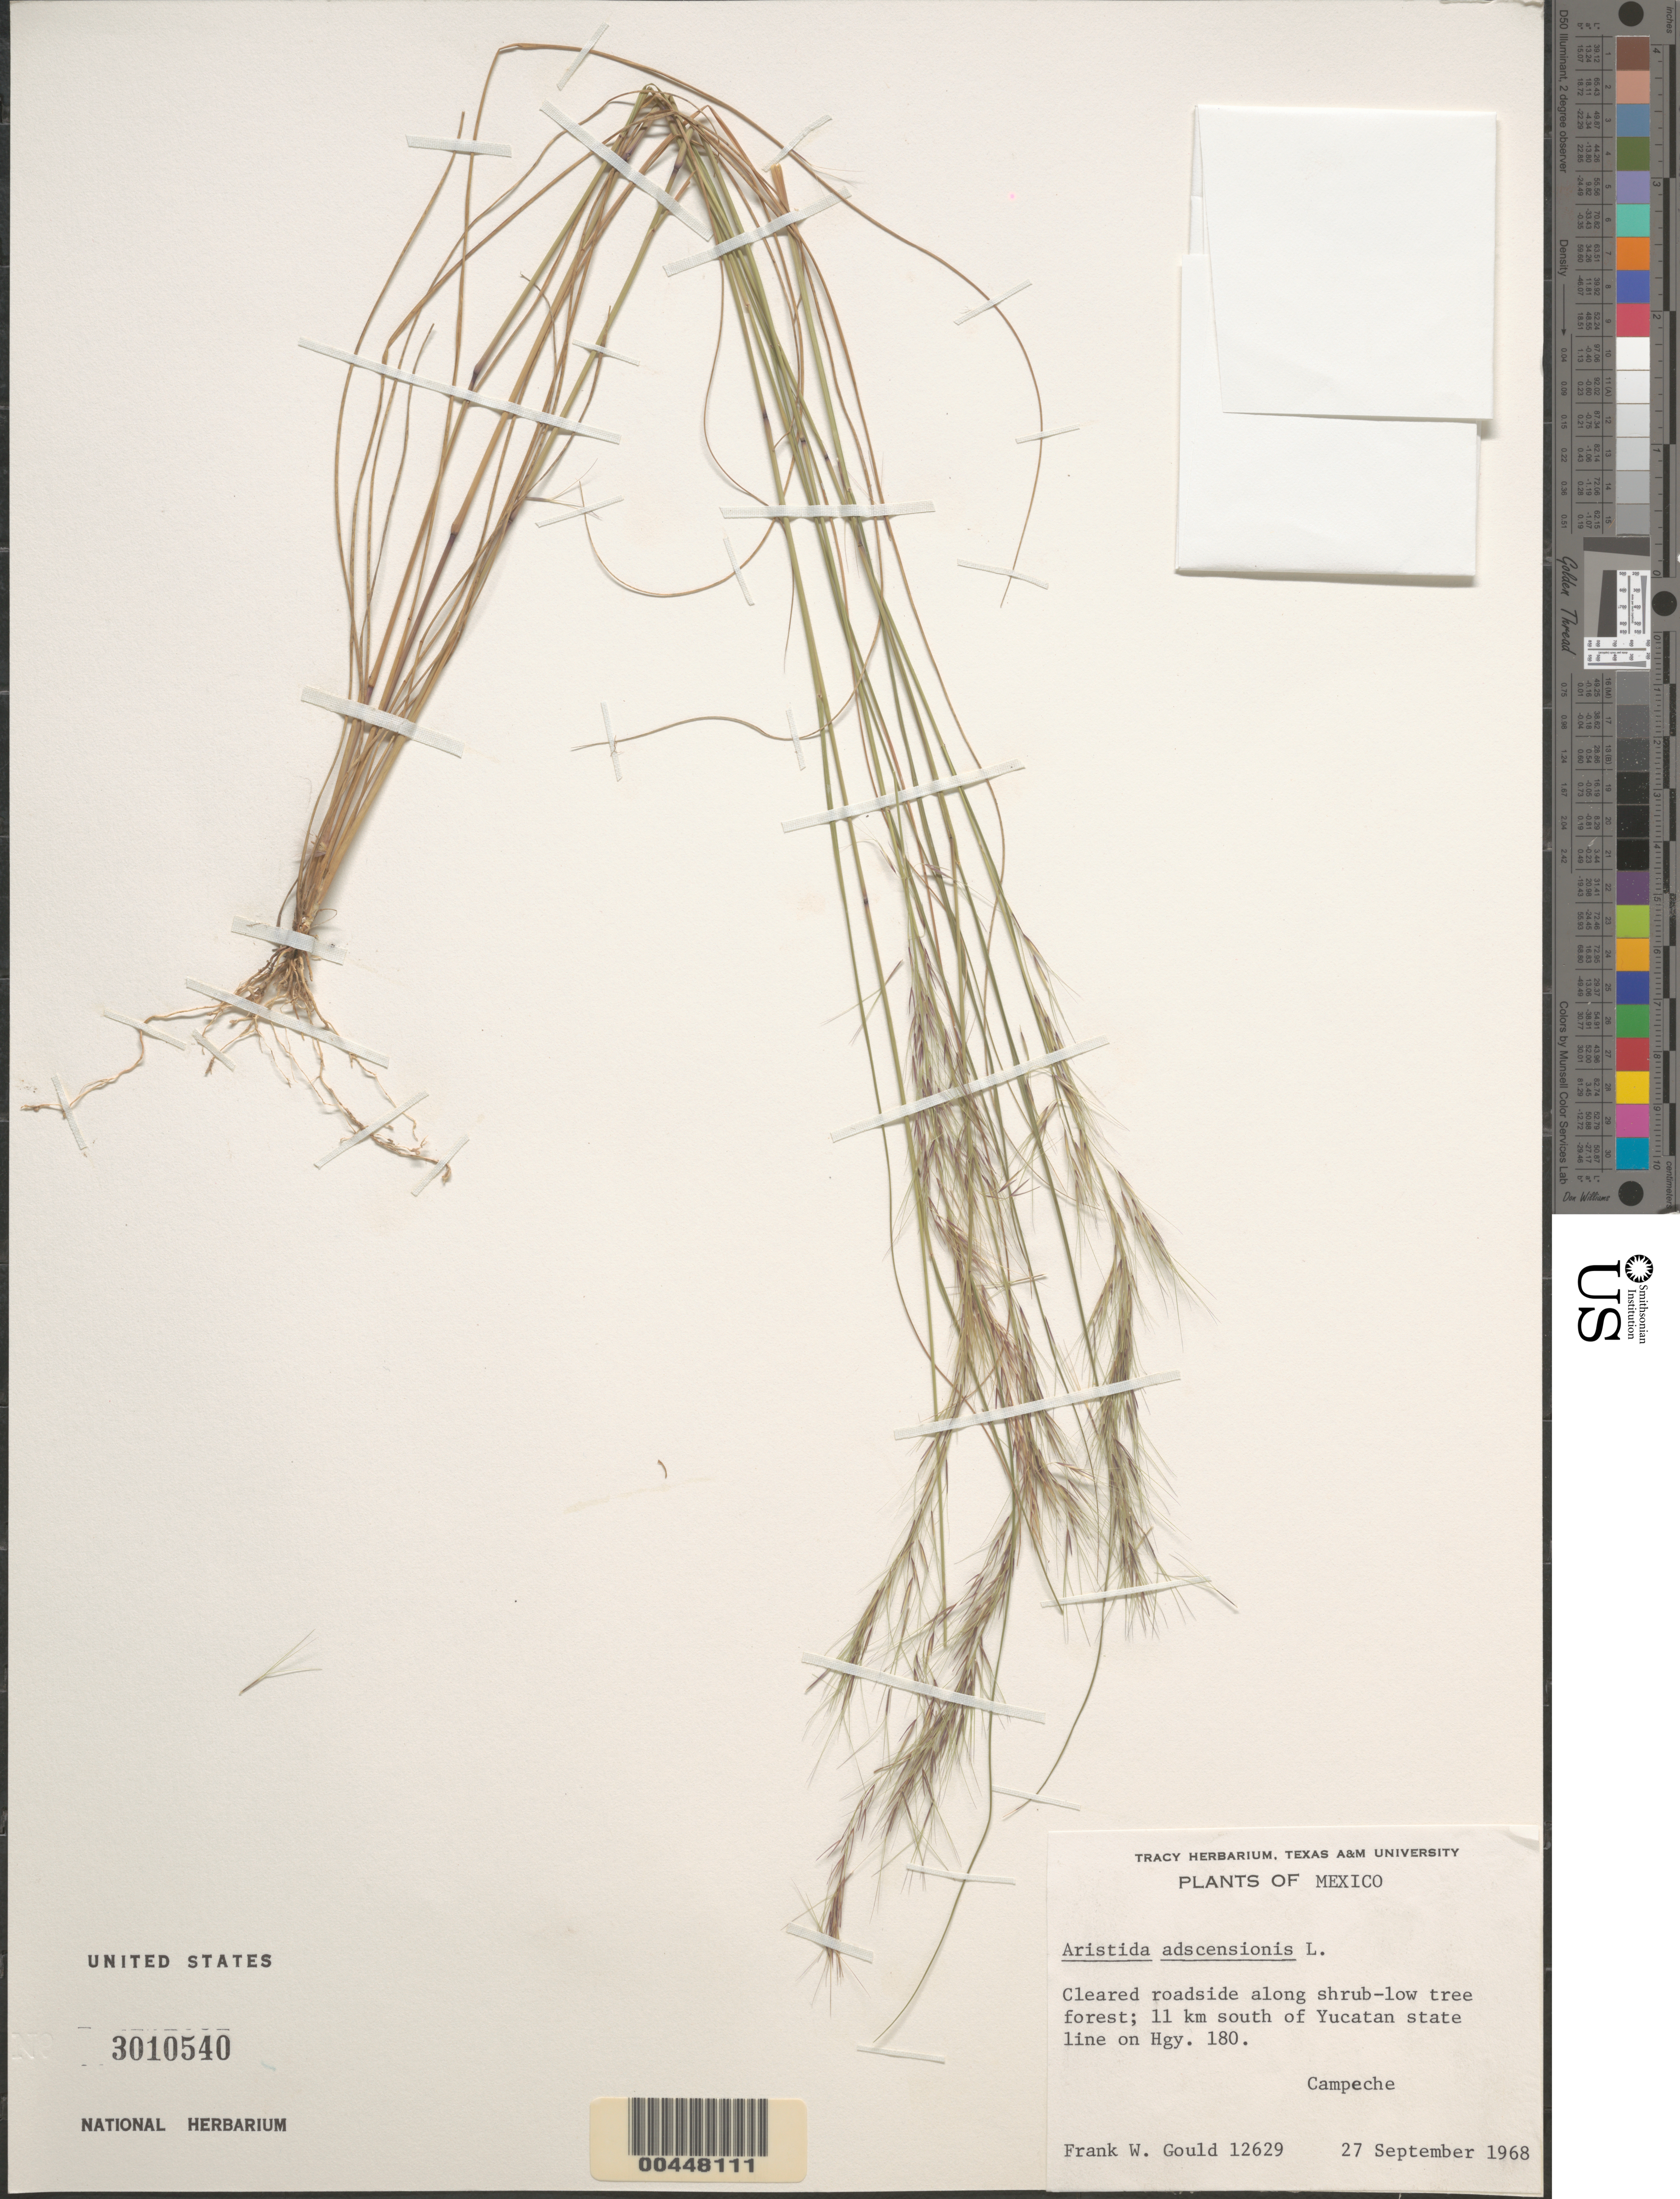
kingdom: Plantae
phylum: Tracheophyta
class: Liliopsida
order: Poales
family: Poaceae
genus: Aristida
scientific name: Aristida adscensionis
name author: L.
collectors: F. W. Gould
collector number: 12629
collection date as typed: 27 Sep 1968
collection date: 1968-09-27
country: Mexico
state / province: Chiapas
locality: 11 km S of Yucatan State line on Hwy 180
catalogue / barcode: US 3010540